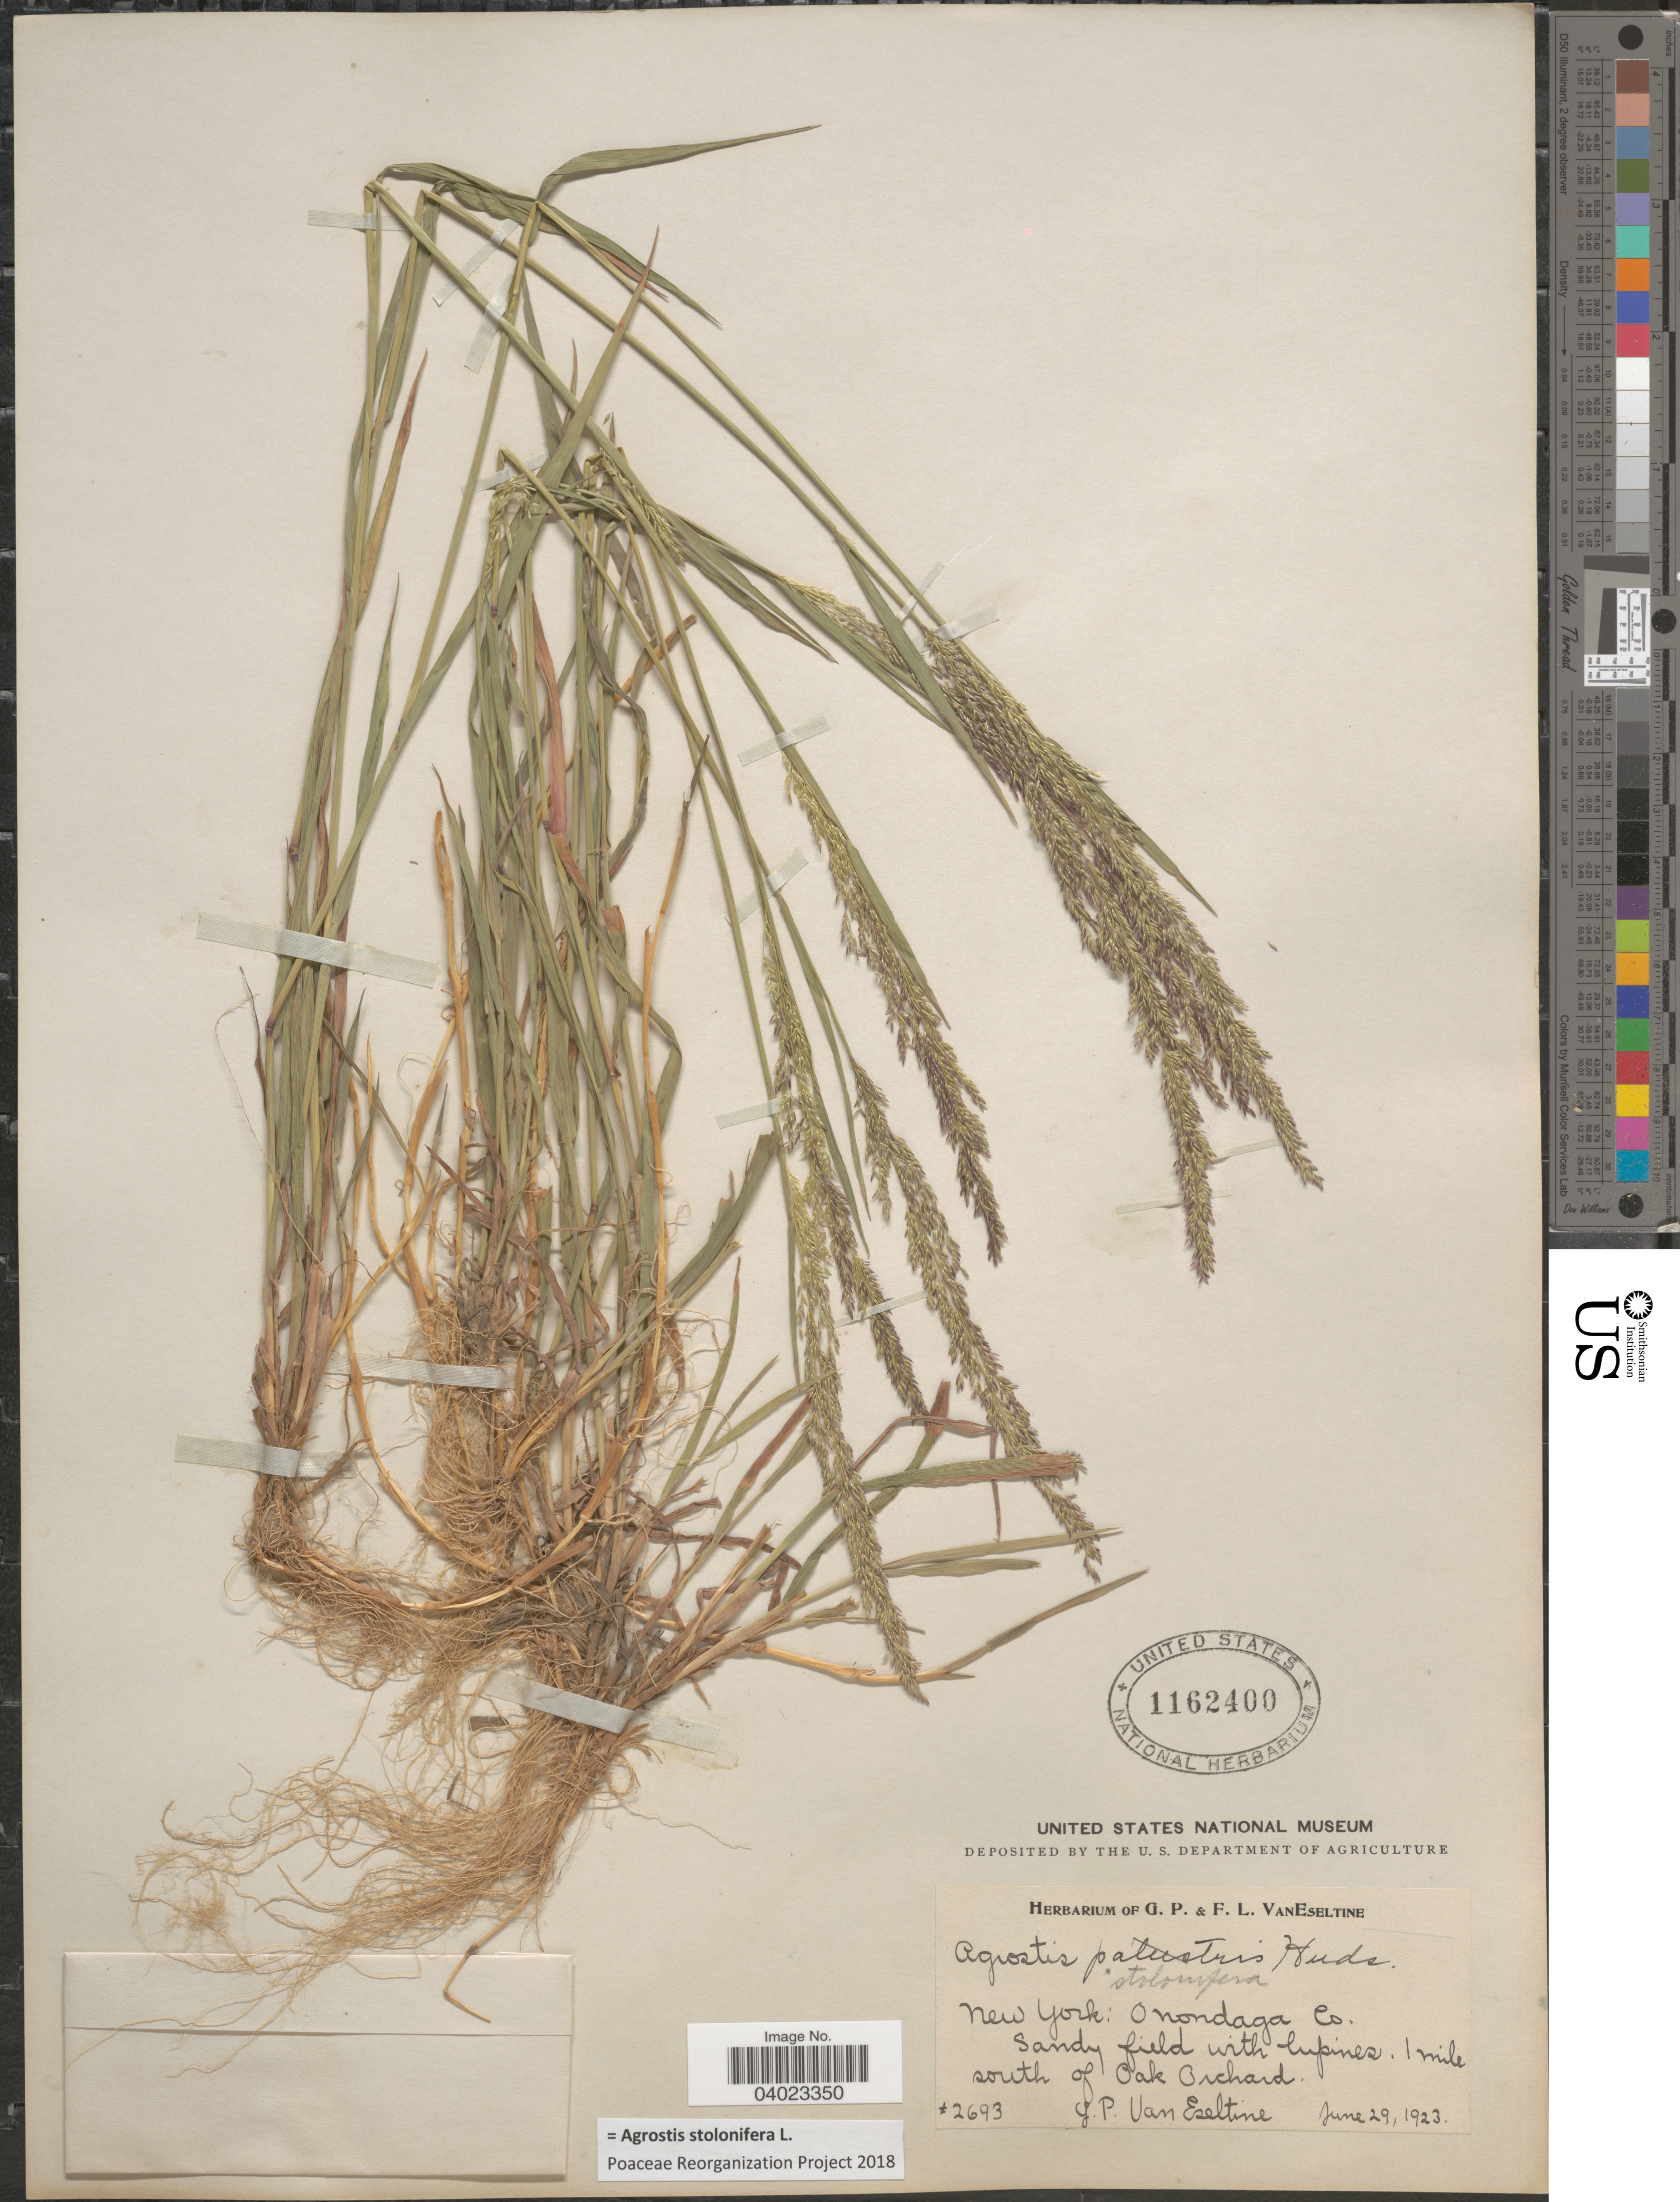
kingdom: Plantae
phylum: Tracheophyta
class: Liliopsida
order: Poales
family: Poaceae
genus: Agrostis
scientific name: Agrostis stolonifera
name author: L.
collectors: G. P. Van Eseltine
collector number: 2693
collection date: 1923-06-29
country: United States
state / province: New York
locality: Onondaga Co. 1 mile south of Oak Orchard.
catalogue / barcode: US 1162400